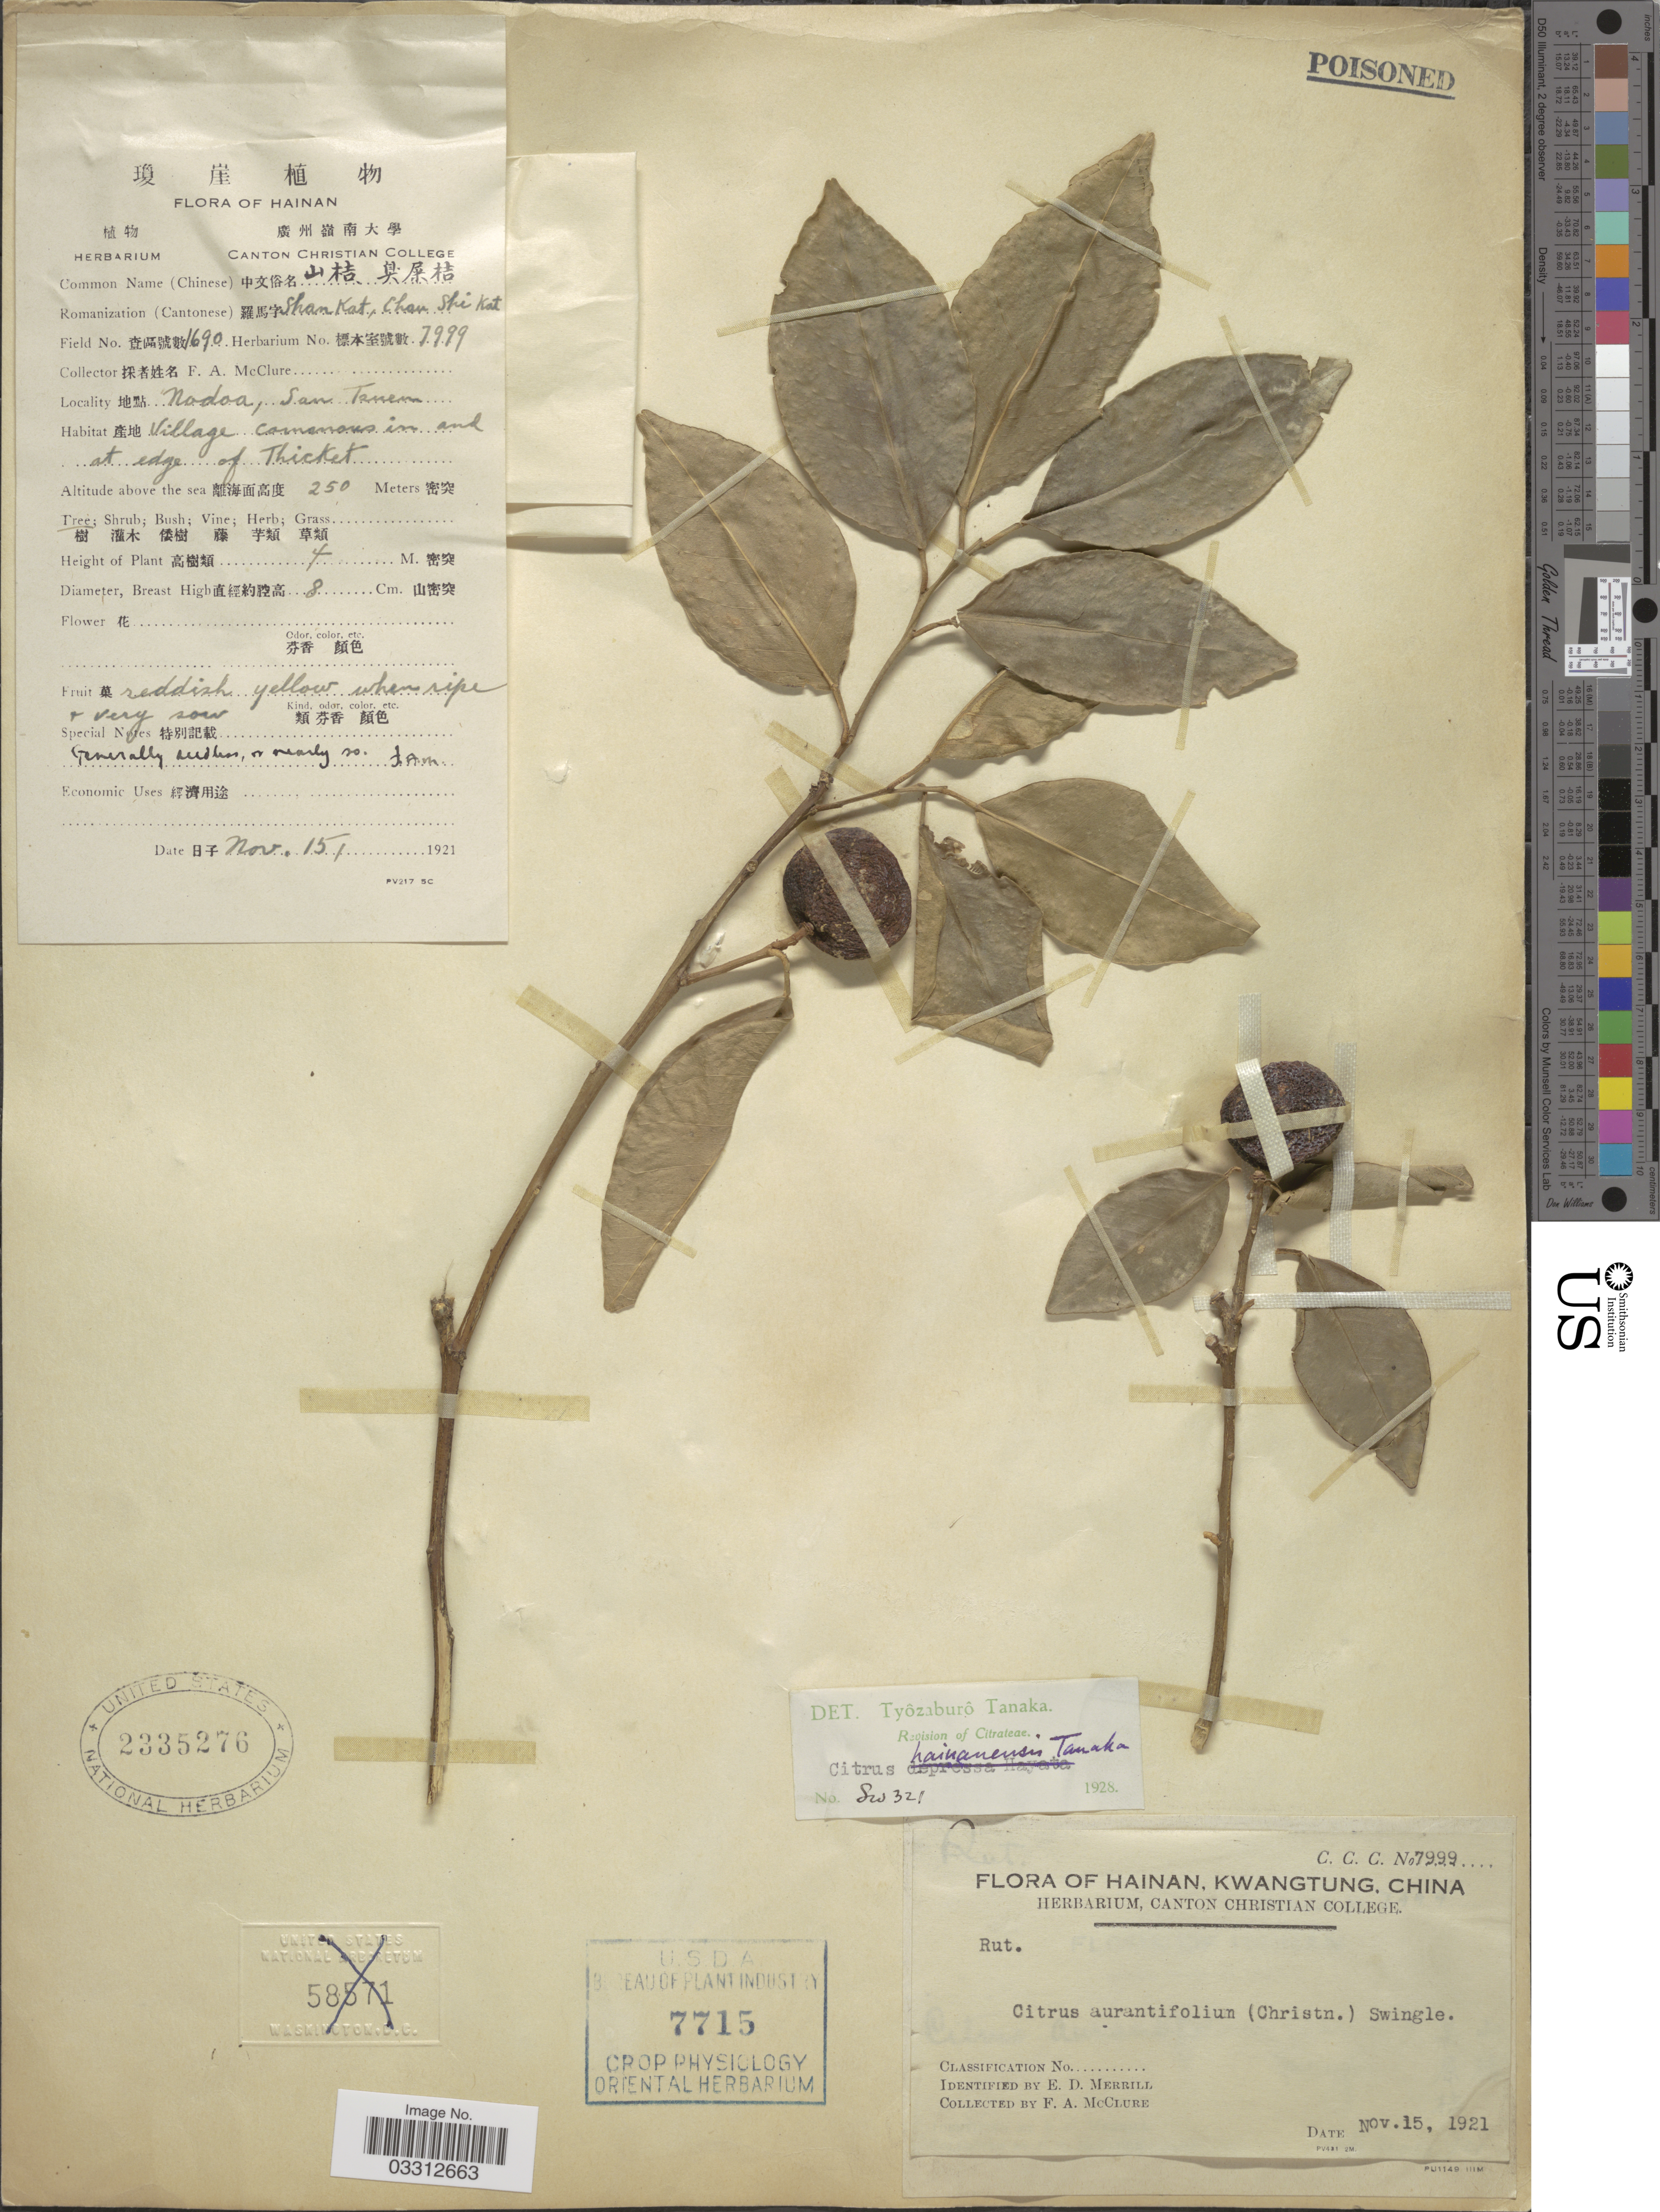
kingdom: Plantae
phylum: Tracheophyta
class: Magnoliopsida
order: Sapindales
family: Rutaceae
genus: Citrus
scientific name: Citrus hainanensis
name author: Tanaka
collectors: F. A. McClure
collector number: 1690/7999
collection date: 1921-11-15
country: China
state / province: Hainan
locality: Kwangtung, Nodoa, San Tanem.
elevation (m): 250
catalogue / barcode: US 2335276